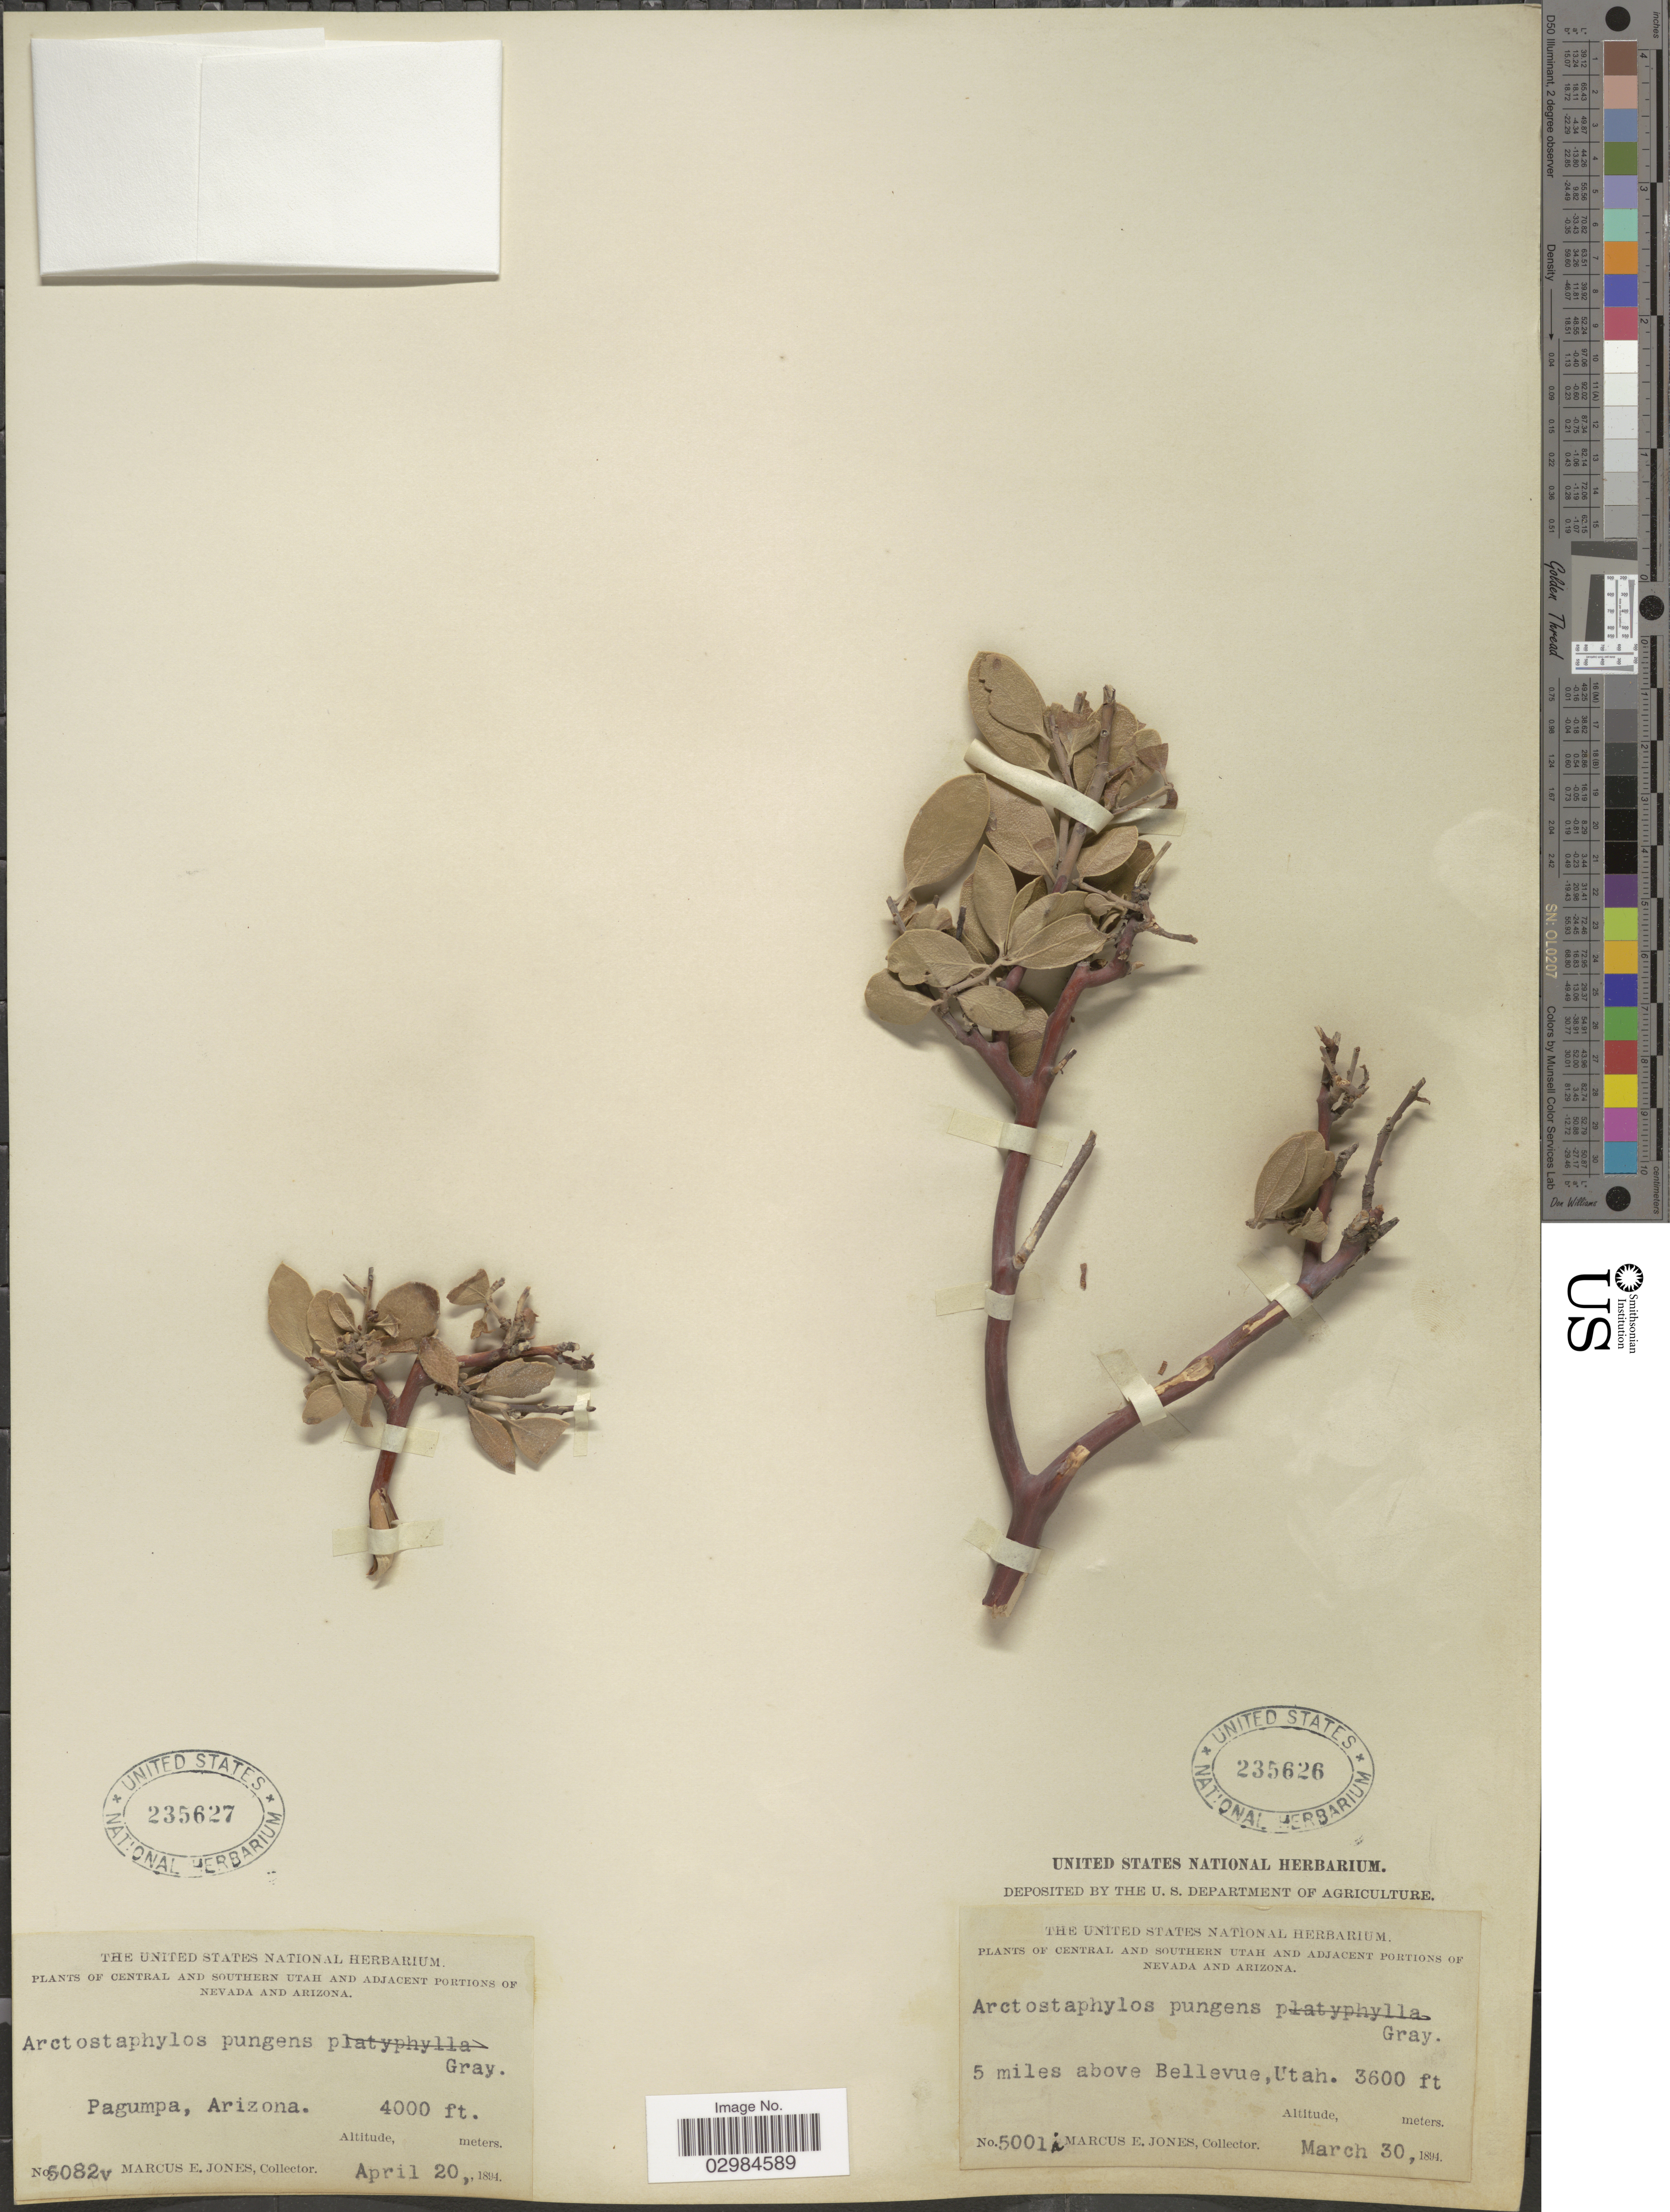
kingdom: Plantae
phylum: Tracheophyta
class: Magnoliopsida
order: Ericales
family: Ericaceae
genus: Arctostaphylos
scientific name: Arctostaphylos pungens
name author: Kunth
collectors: M. E. Jones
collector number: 5082v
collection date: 1894-04-20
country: United States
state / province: Arizona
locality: Adjacent portions of Arizona. Pagumpa.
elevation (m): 1219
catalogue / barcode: US 235627-2